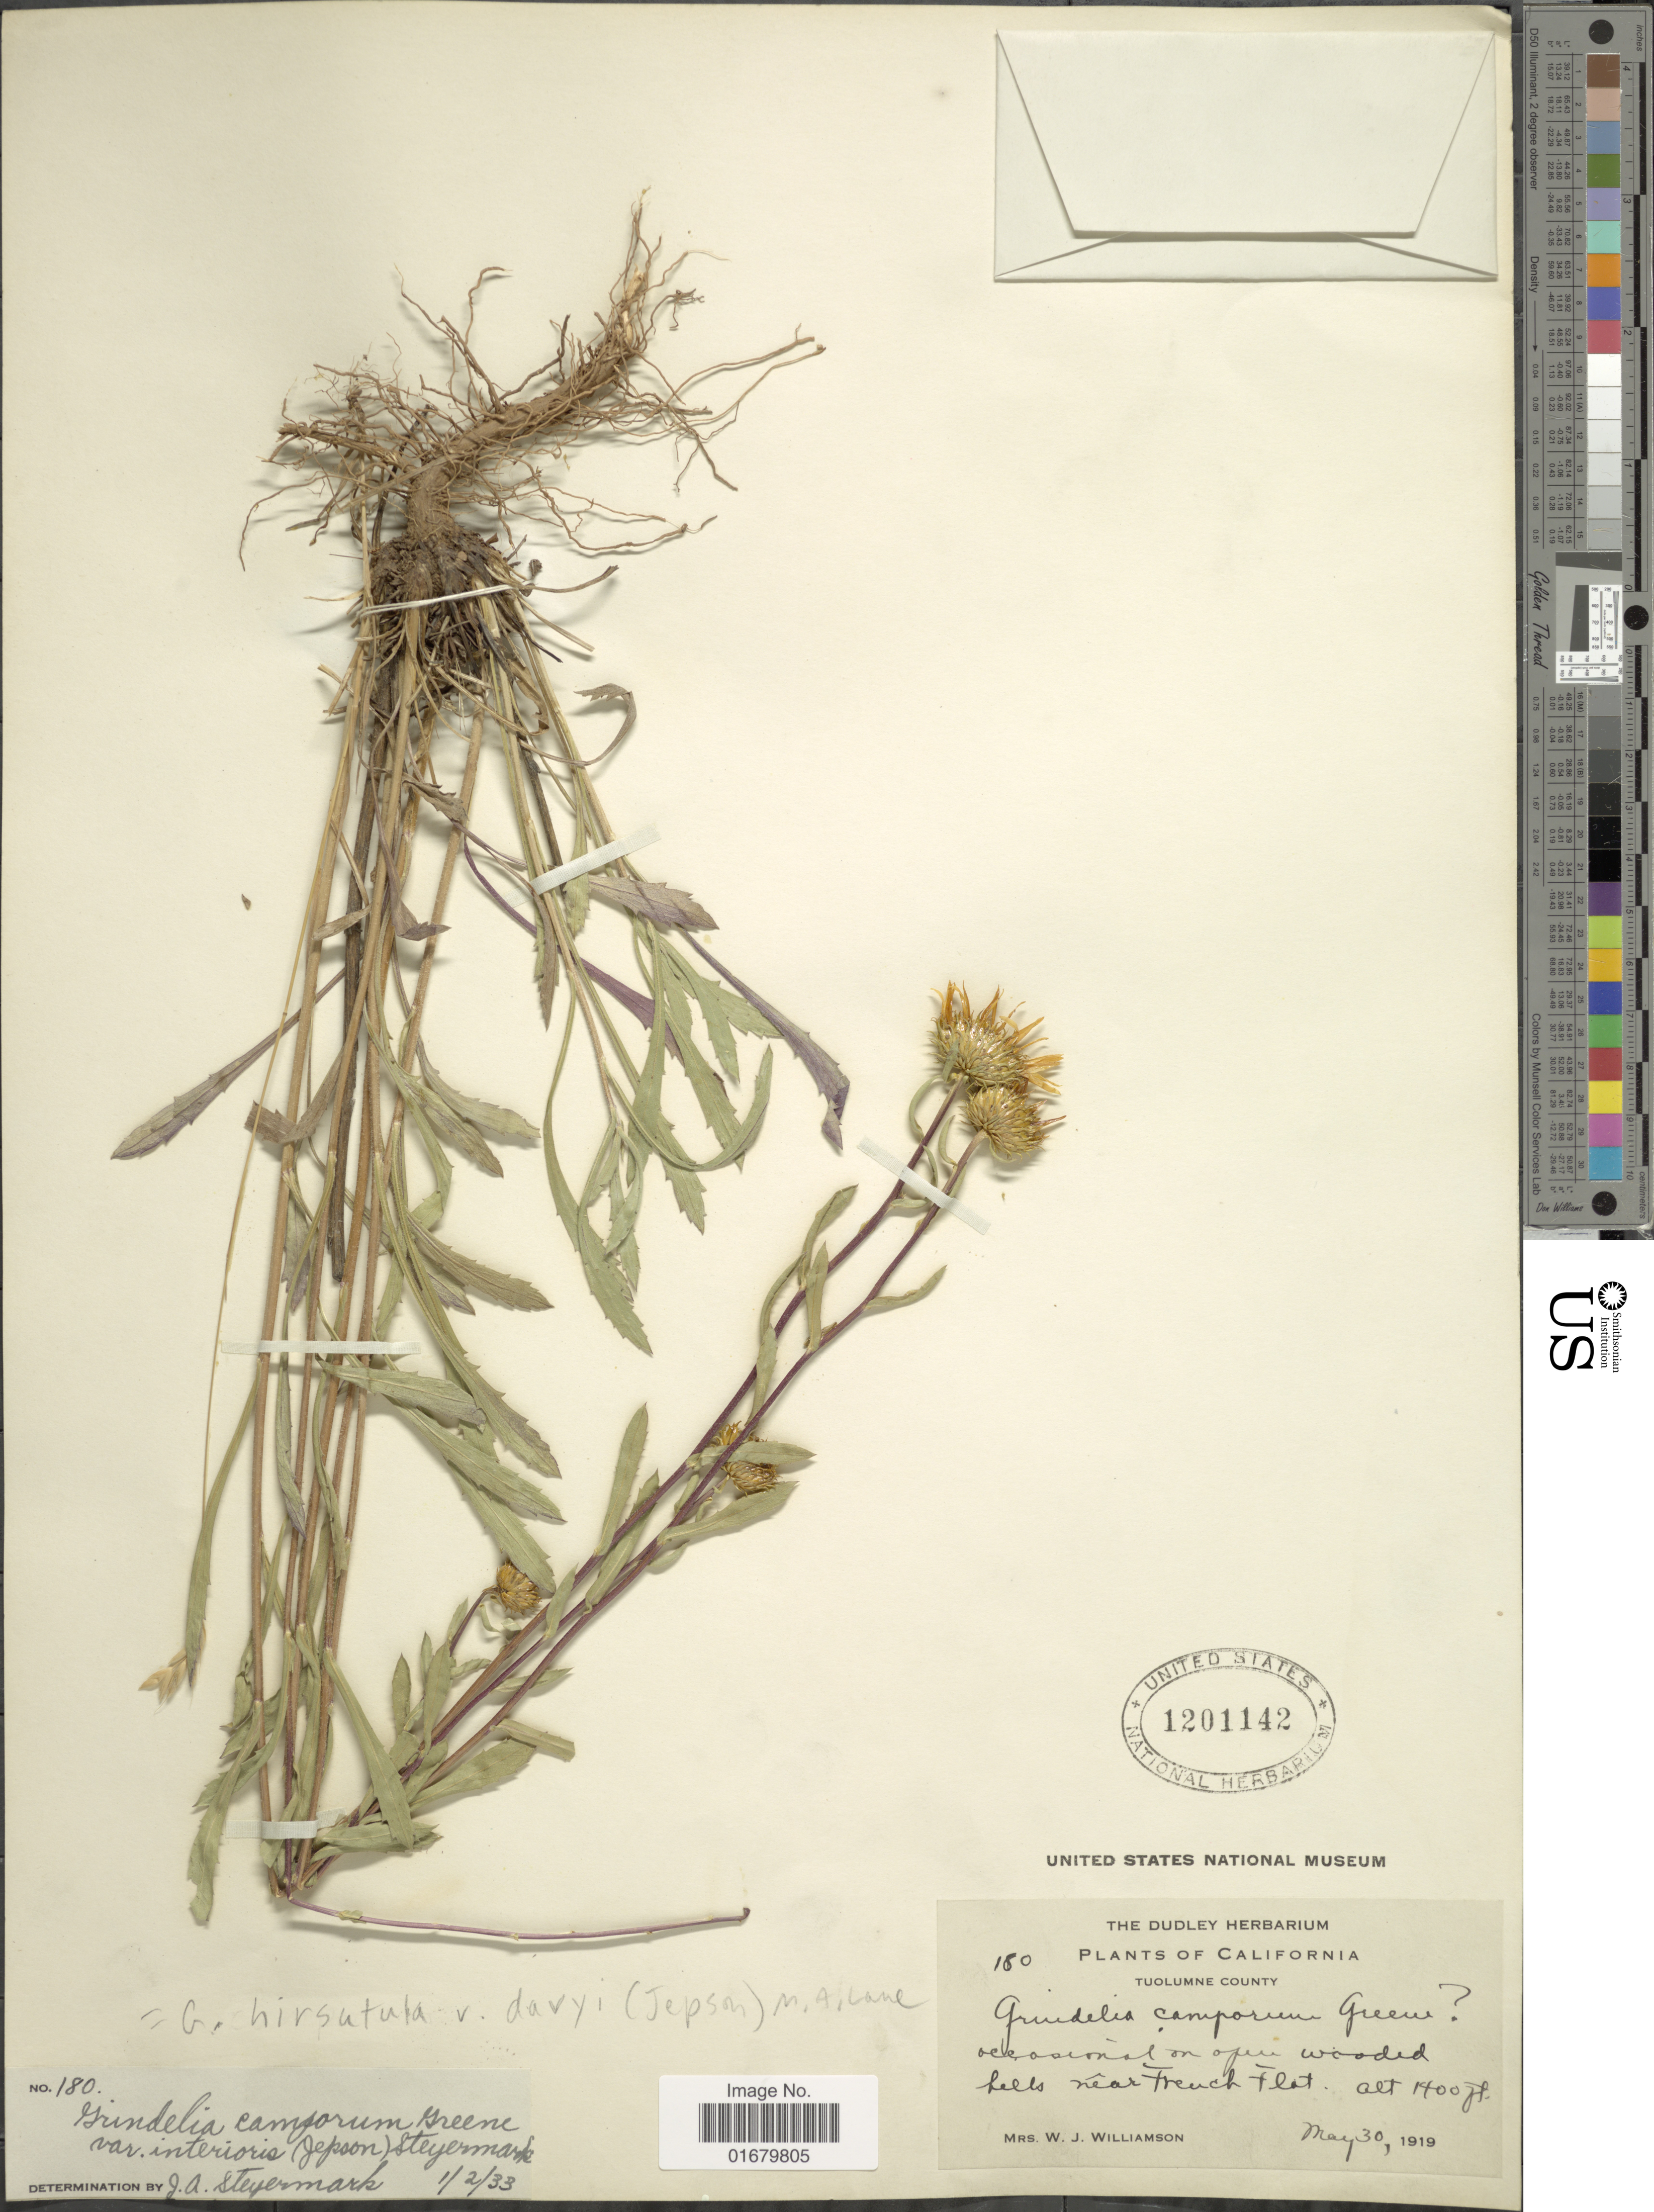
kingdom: Plantae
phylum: Tracheophyta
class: Magnoliopsida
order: Asterales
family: Asteraceae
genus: Grindelia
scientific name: Grindelia hirsutula var. davyi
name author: (Jeps.) M.A. Lane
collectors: W. Williamson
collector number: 150*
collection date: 1919-05-30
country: United States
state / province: California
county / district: Tuolumne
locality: Tuolumne County, near French Flat.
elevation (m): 427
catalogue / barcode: US 1201142